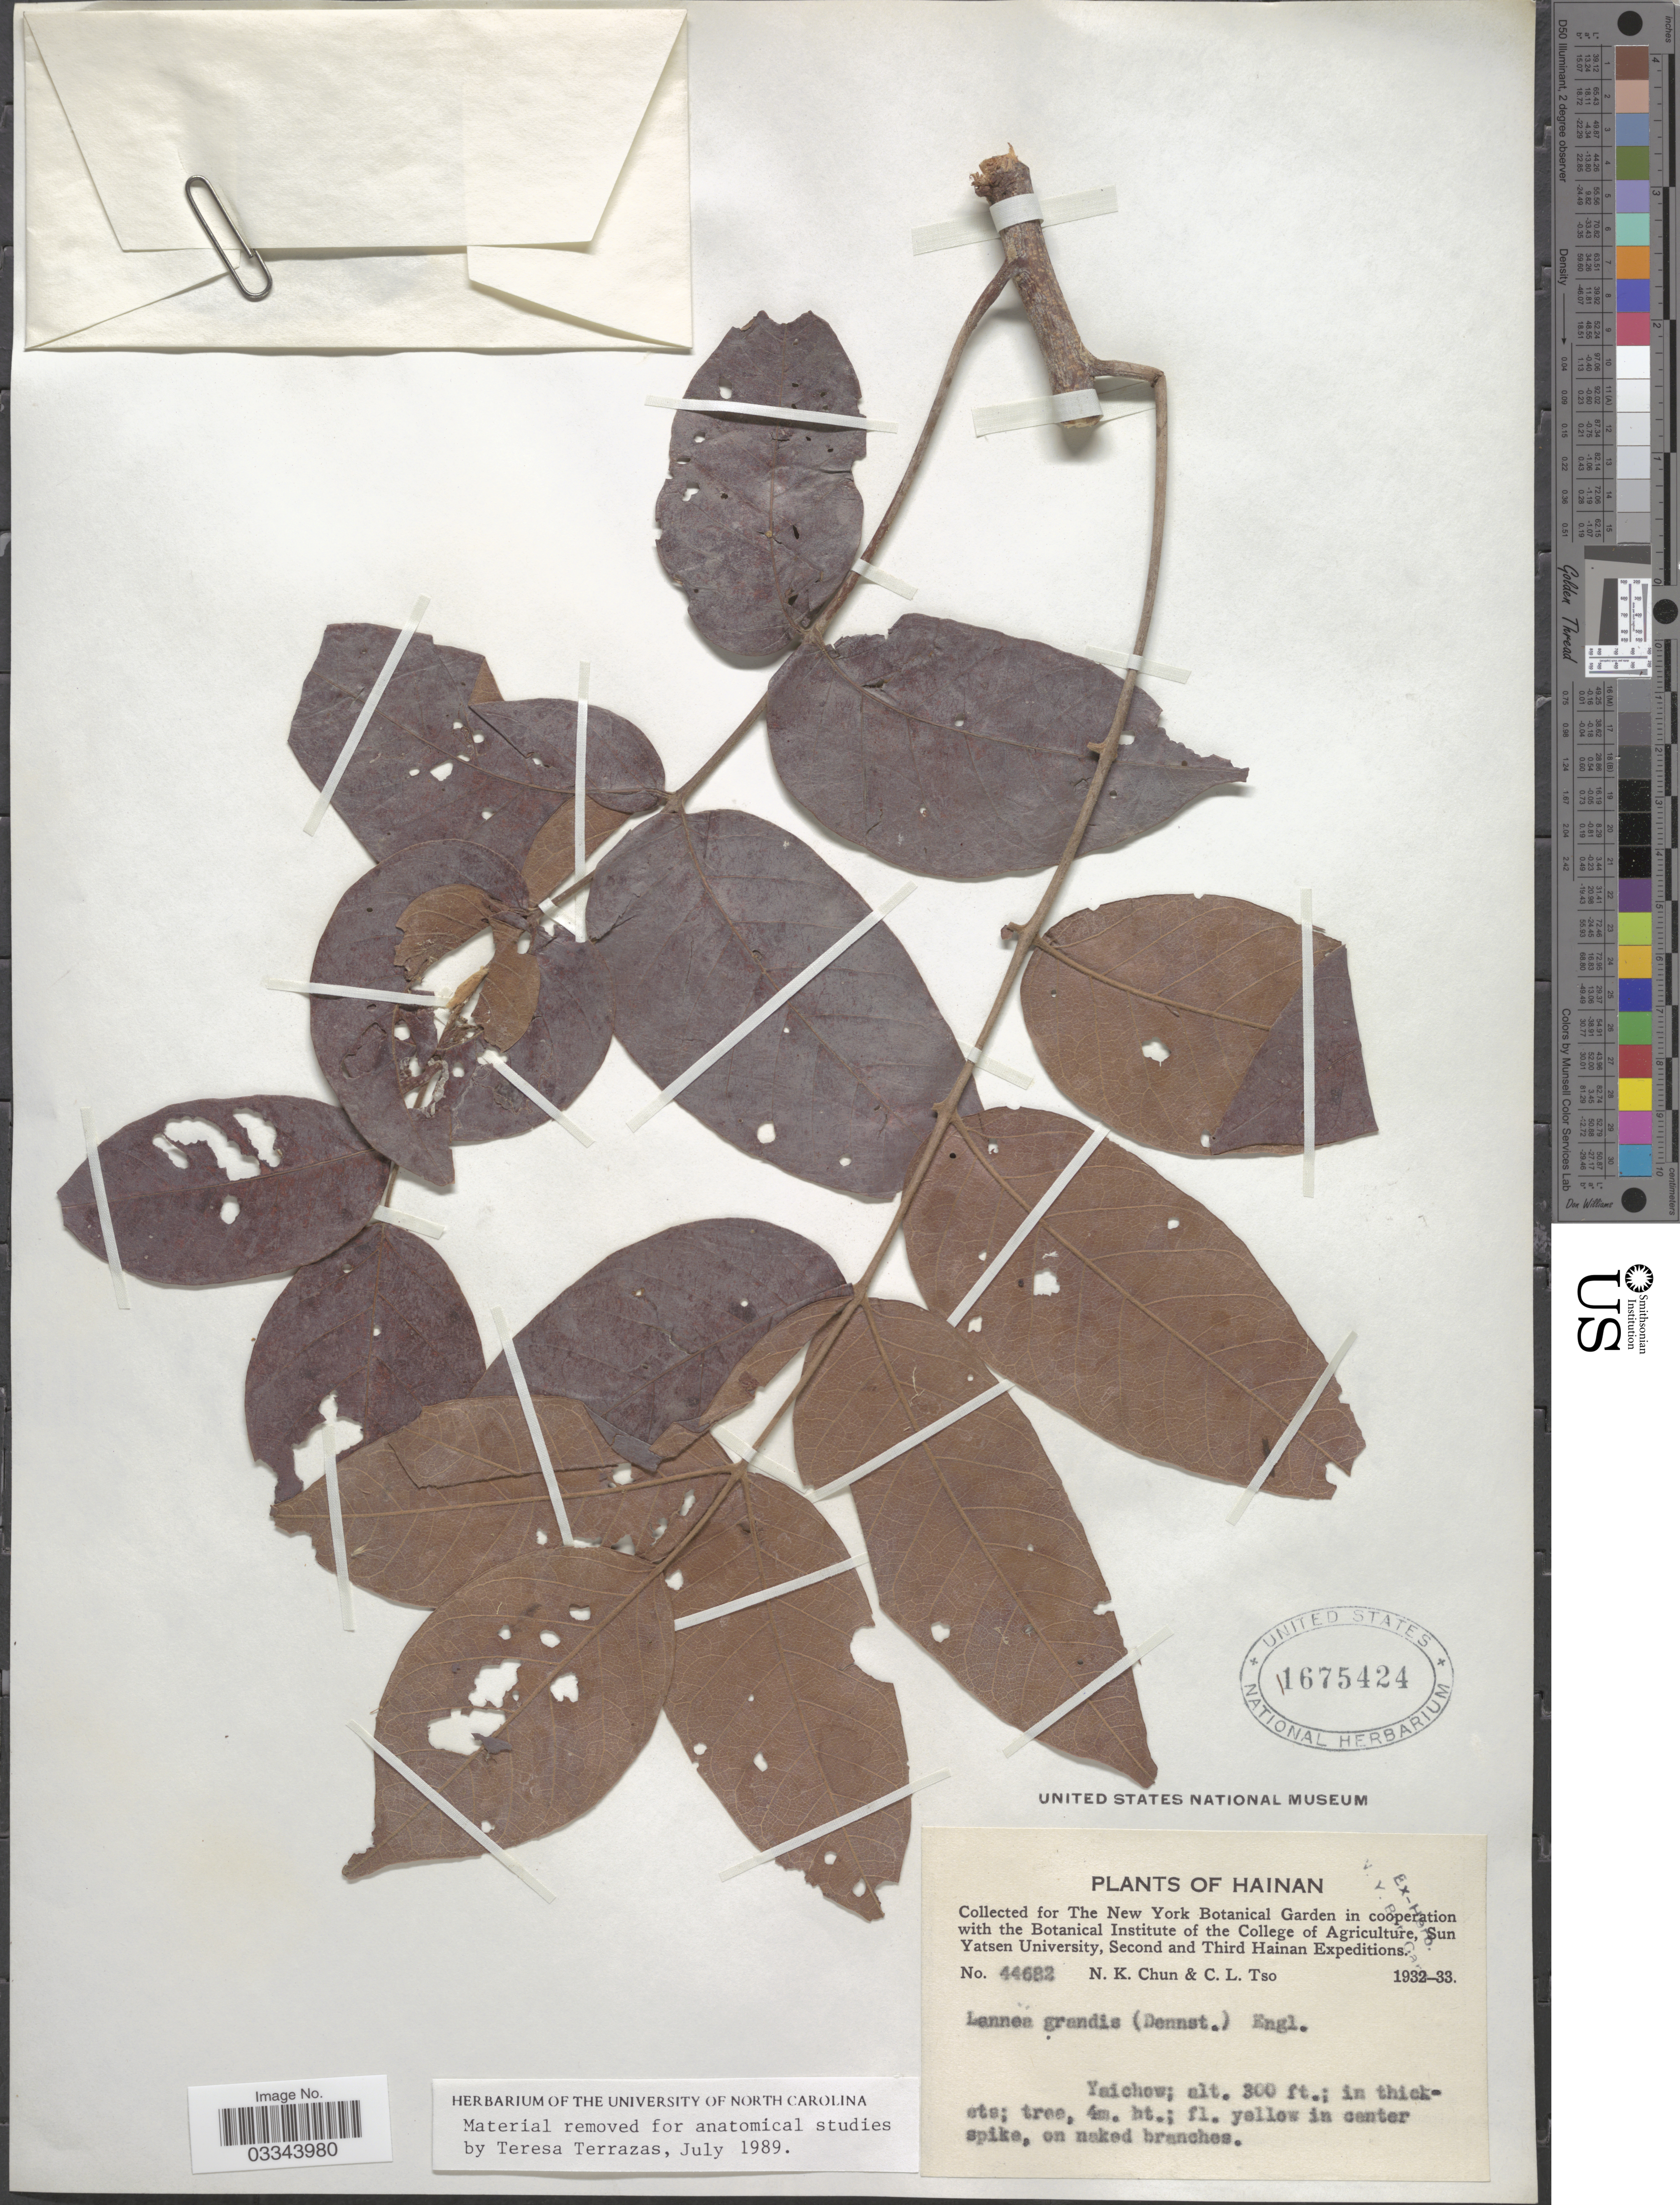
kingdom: Plantae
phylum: Tracheophyta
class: Magnoliopsida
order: Sapindales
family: Anacardiaceae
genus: Lannea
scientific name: Lannea grandis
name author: (Dennst.) Engl.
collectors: N. K. Chun & C. Tso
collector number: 44682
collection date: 1932/1933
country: China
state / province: Hainan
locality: Yaichow.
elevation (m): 91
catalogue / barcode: US 1675424